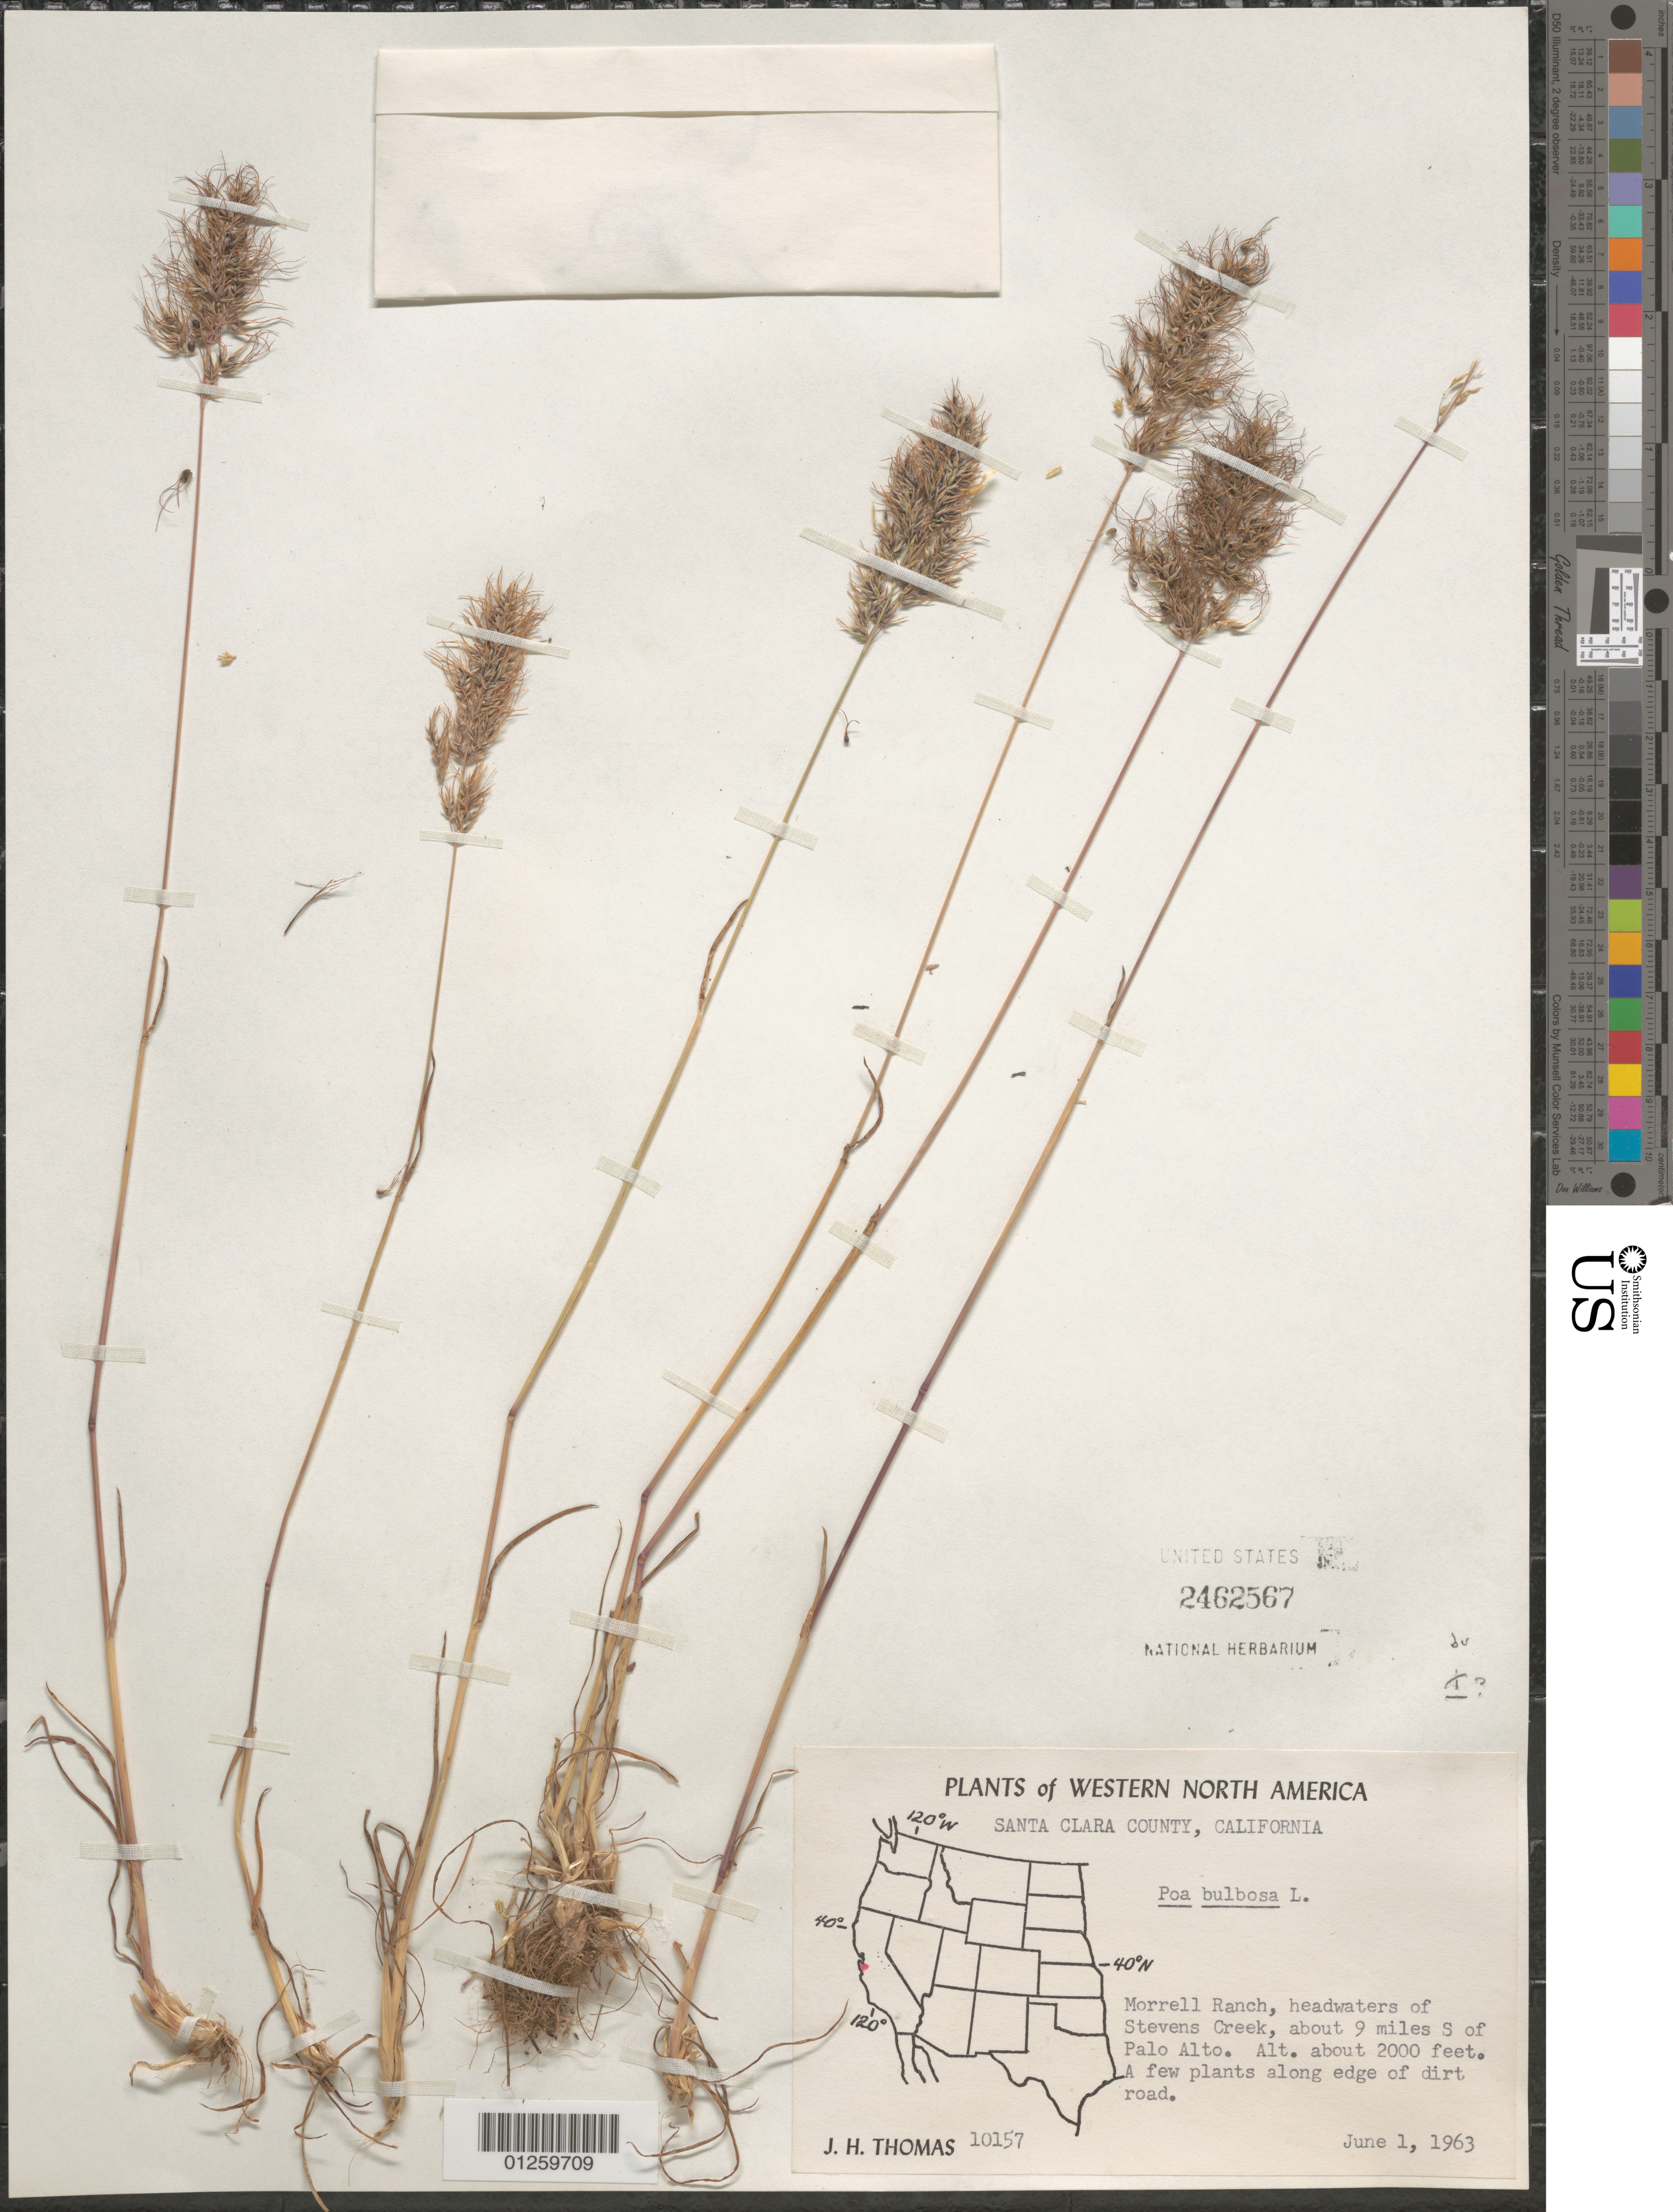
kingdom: Plantae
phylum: Tracheophyta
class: Liliopsida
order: Poales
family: Poaceae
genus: Poa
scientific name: Poa iconia var. iconia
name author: Azn.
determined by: Soreng, Robert J., Research Associate (BOT), Smithsonian Institution - National Museum of Natural History (UNITED STATES)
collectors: J. H. Thomas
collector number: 10157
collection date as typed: June 1, 1963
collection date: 1963-06-01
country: United States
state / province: California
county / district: Santa Clara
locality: Morrell Ranch, headwaters of Stevens Creek, about 9 miles S of Palo Alto. A few plants along edge of dirt road.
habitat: A few plants along edge of dirt road.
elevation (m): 610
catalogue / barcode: US 2462567